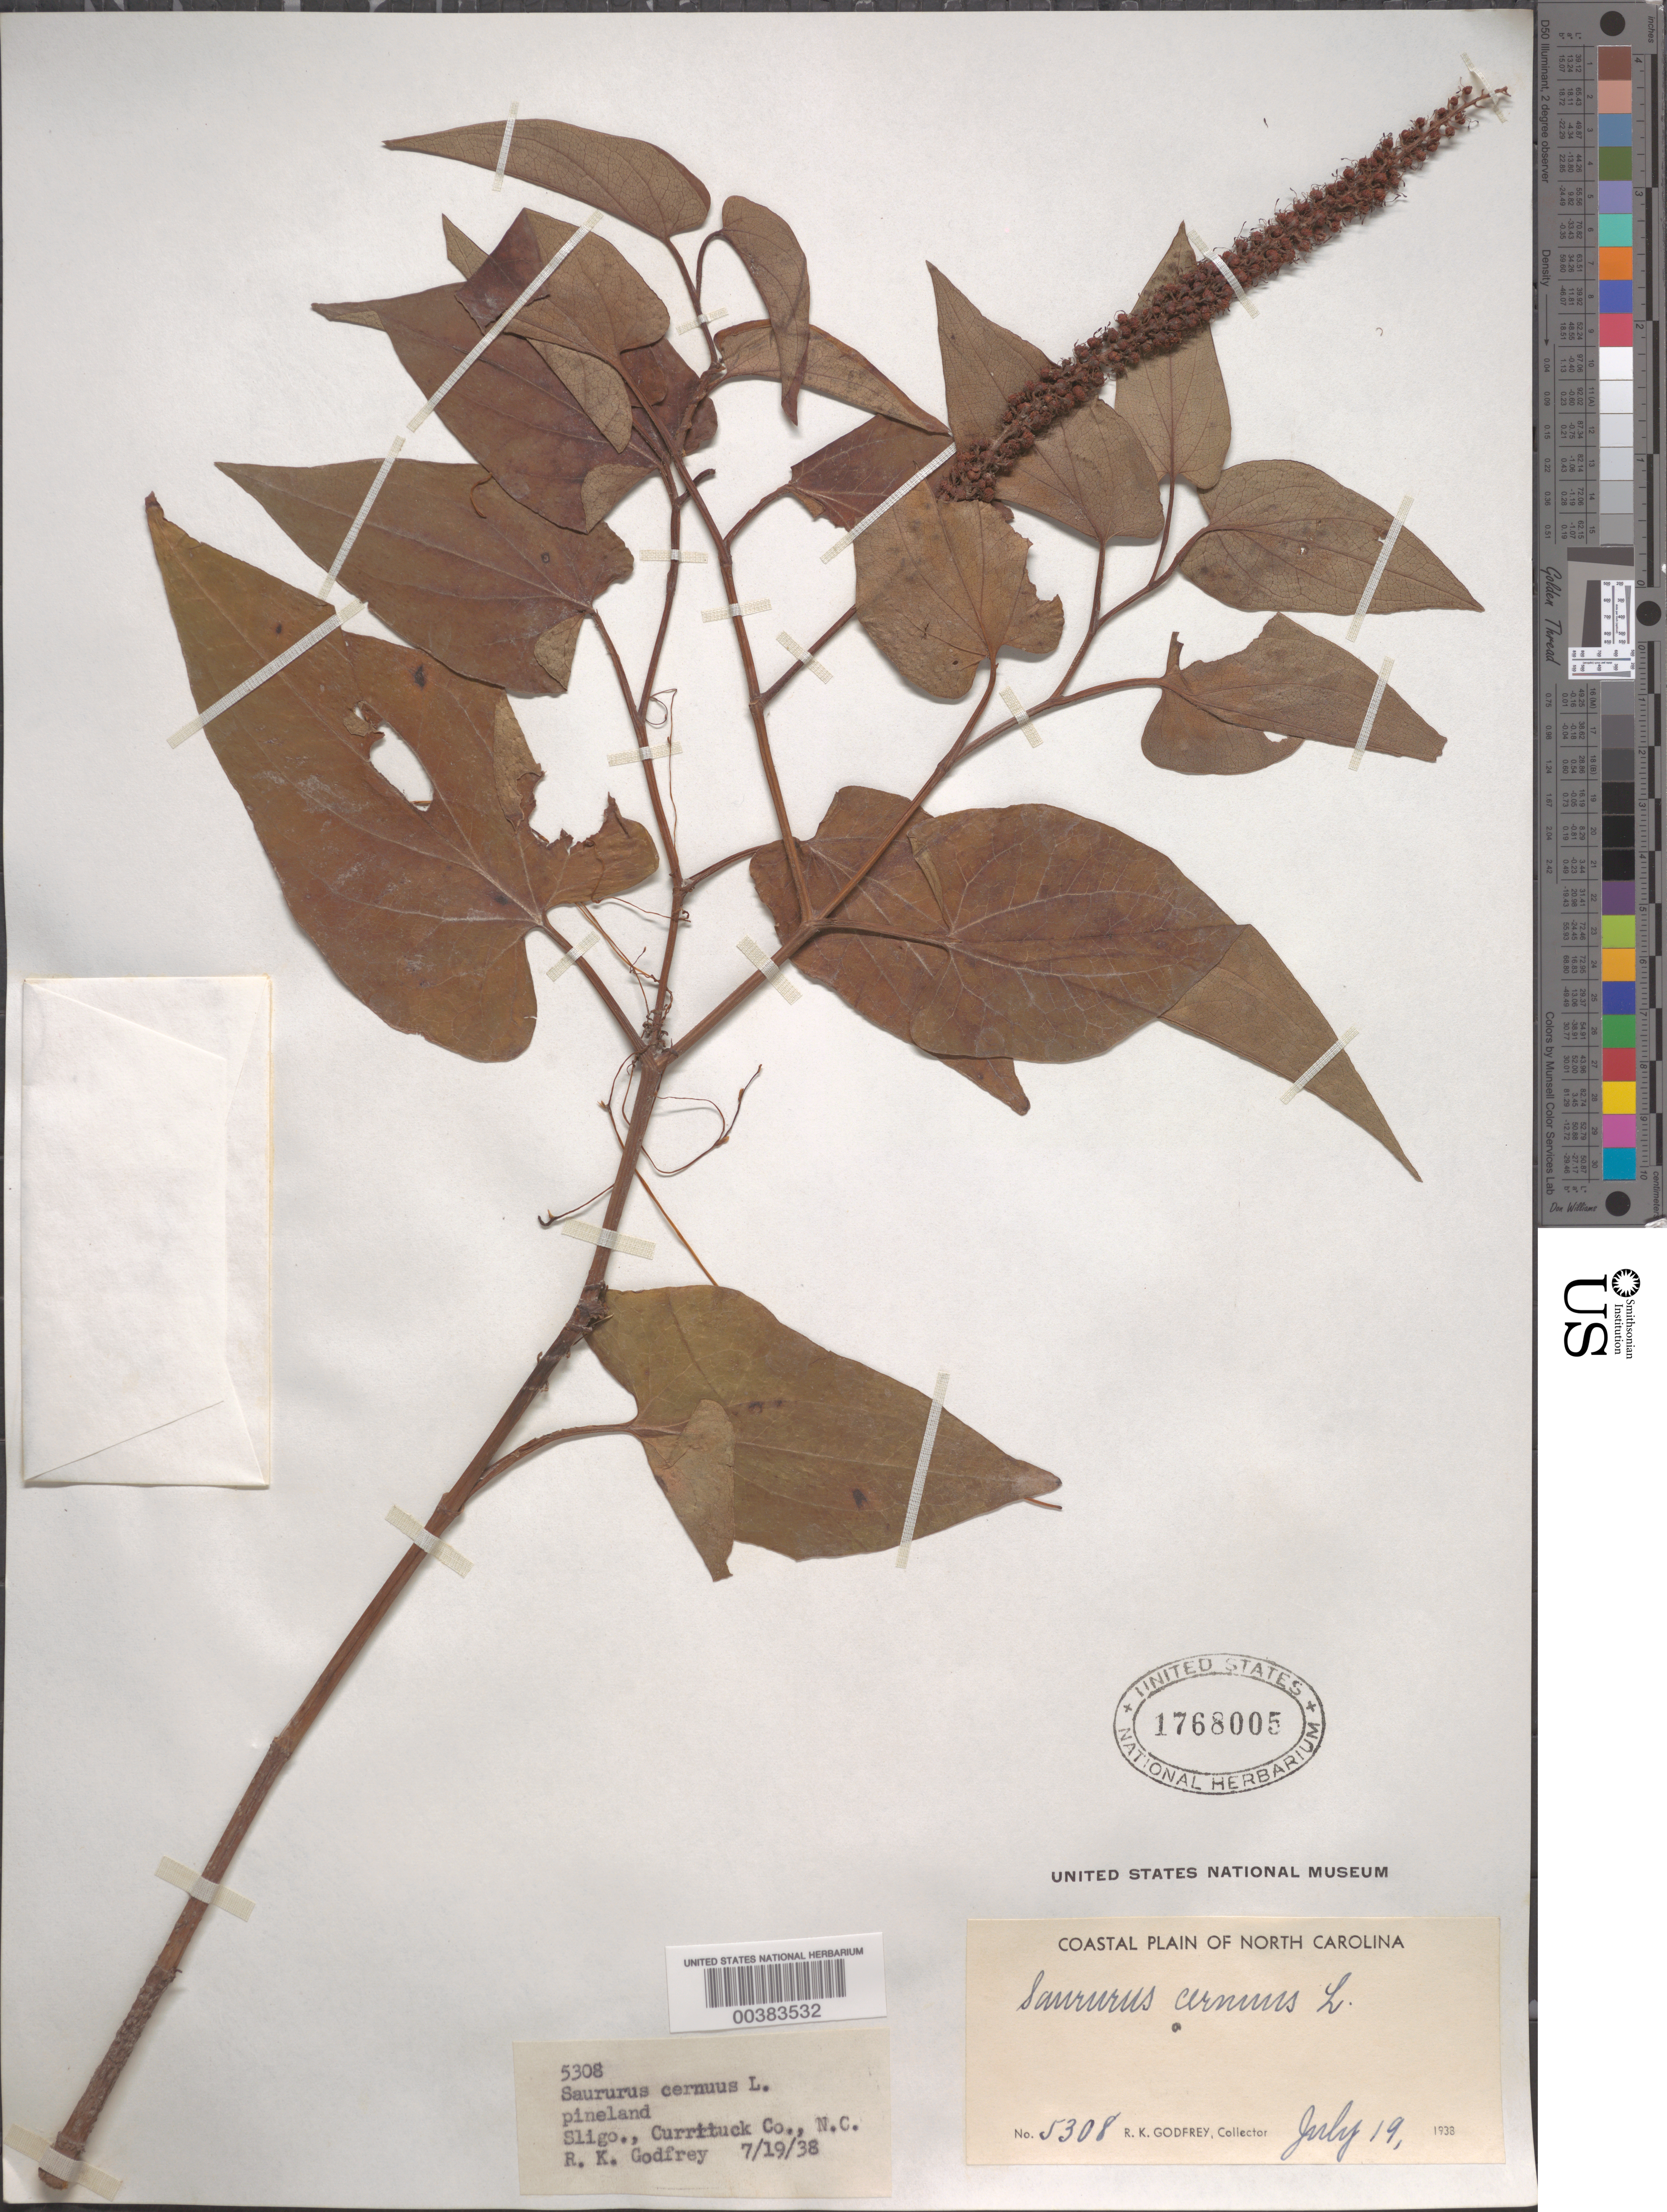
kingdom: Plantae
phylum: Tracheophyta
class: Magnoliopsida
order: Piperales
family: Saururaceae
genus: Saururus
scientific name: Saururus cernuus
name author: L.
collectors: R. K. Godfrey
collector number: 5308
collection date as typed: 19 Jul 1938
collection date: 1938-07-19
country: United States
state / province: North Carolina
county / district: Currituck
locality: Sligo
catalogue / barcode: US 1768005